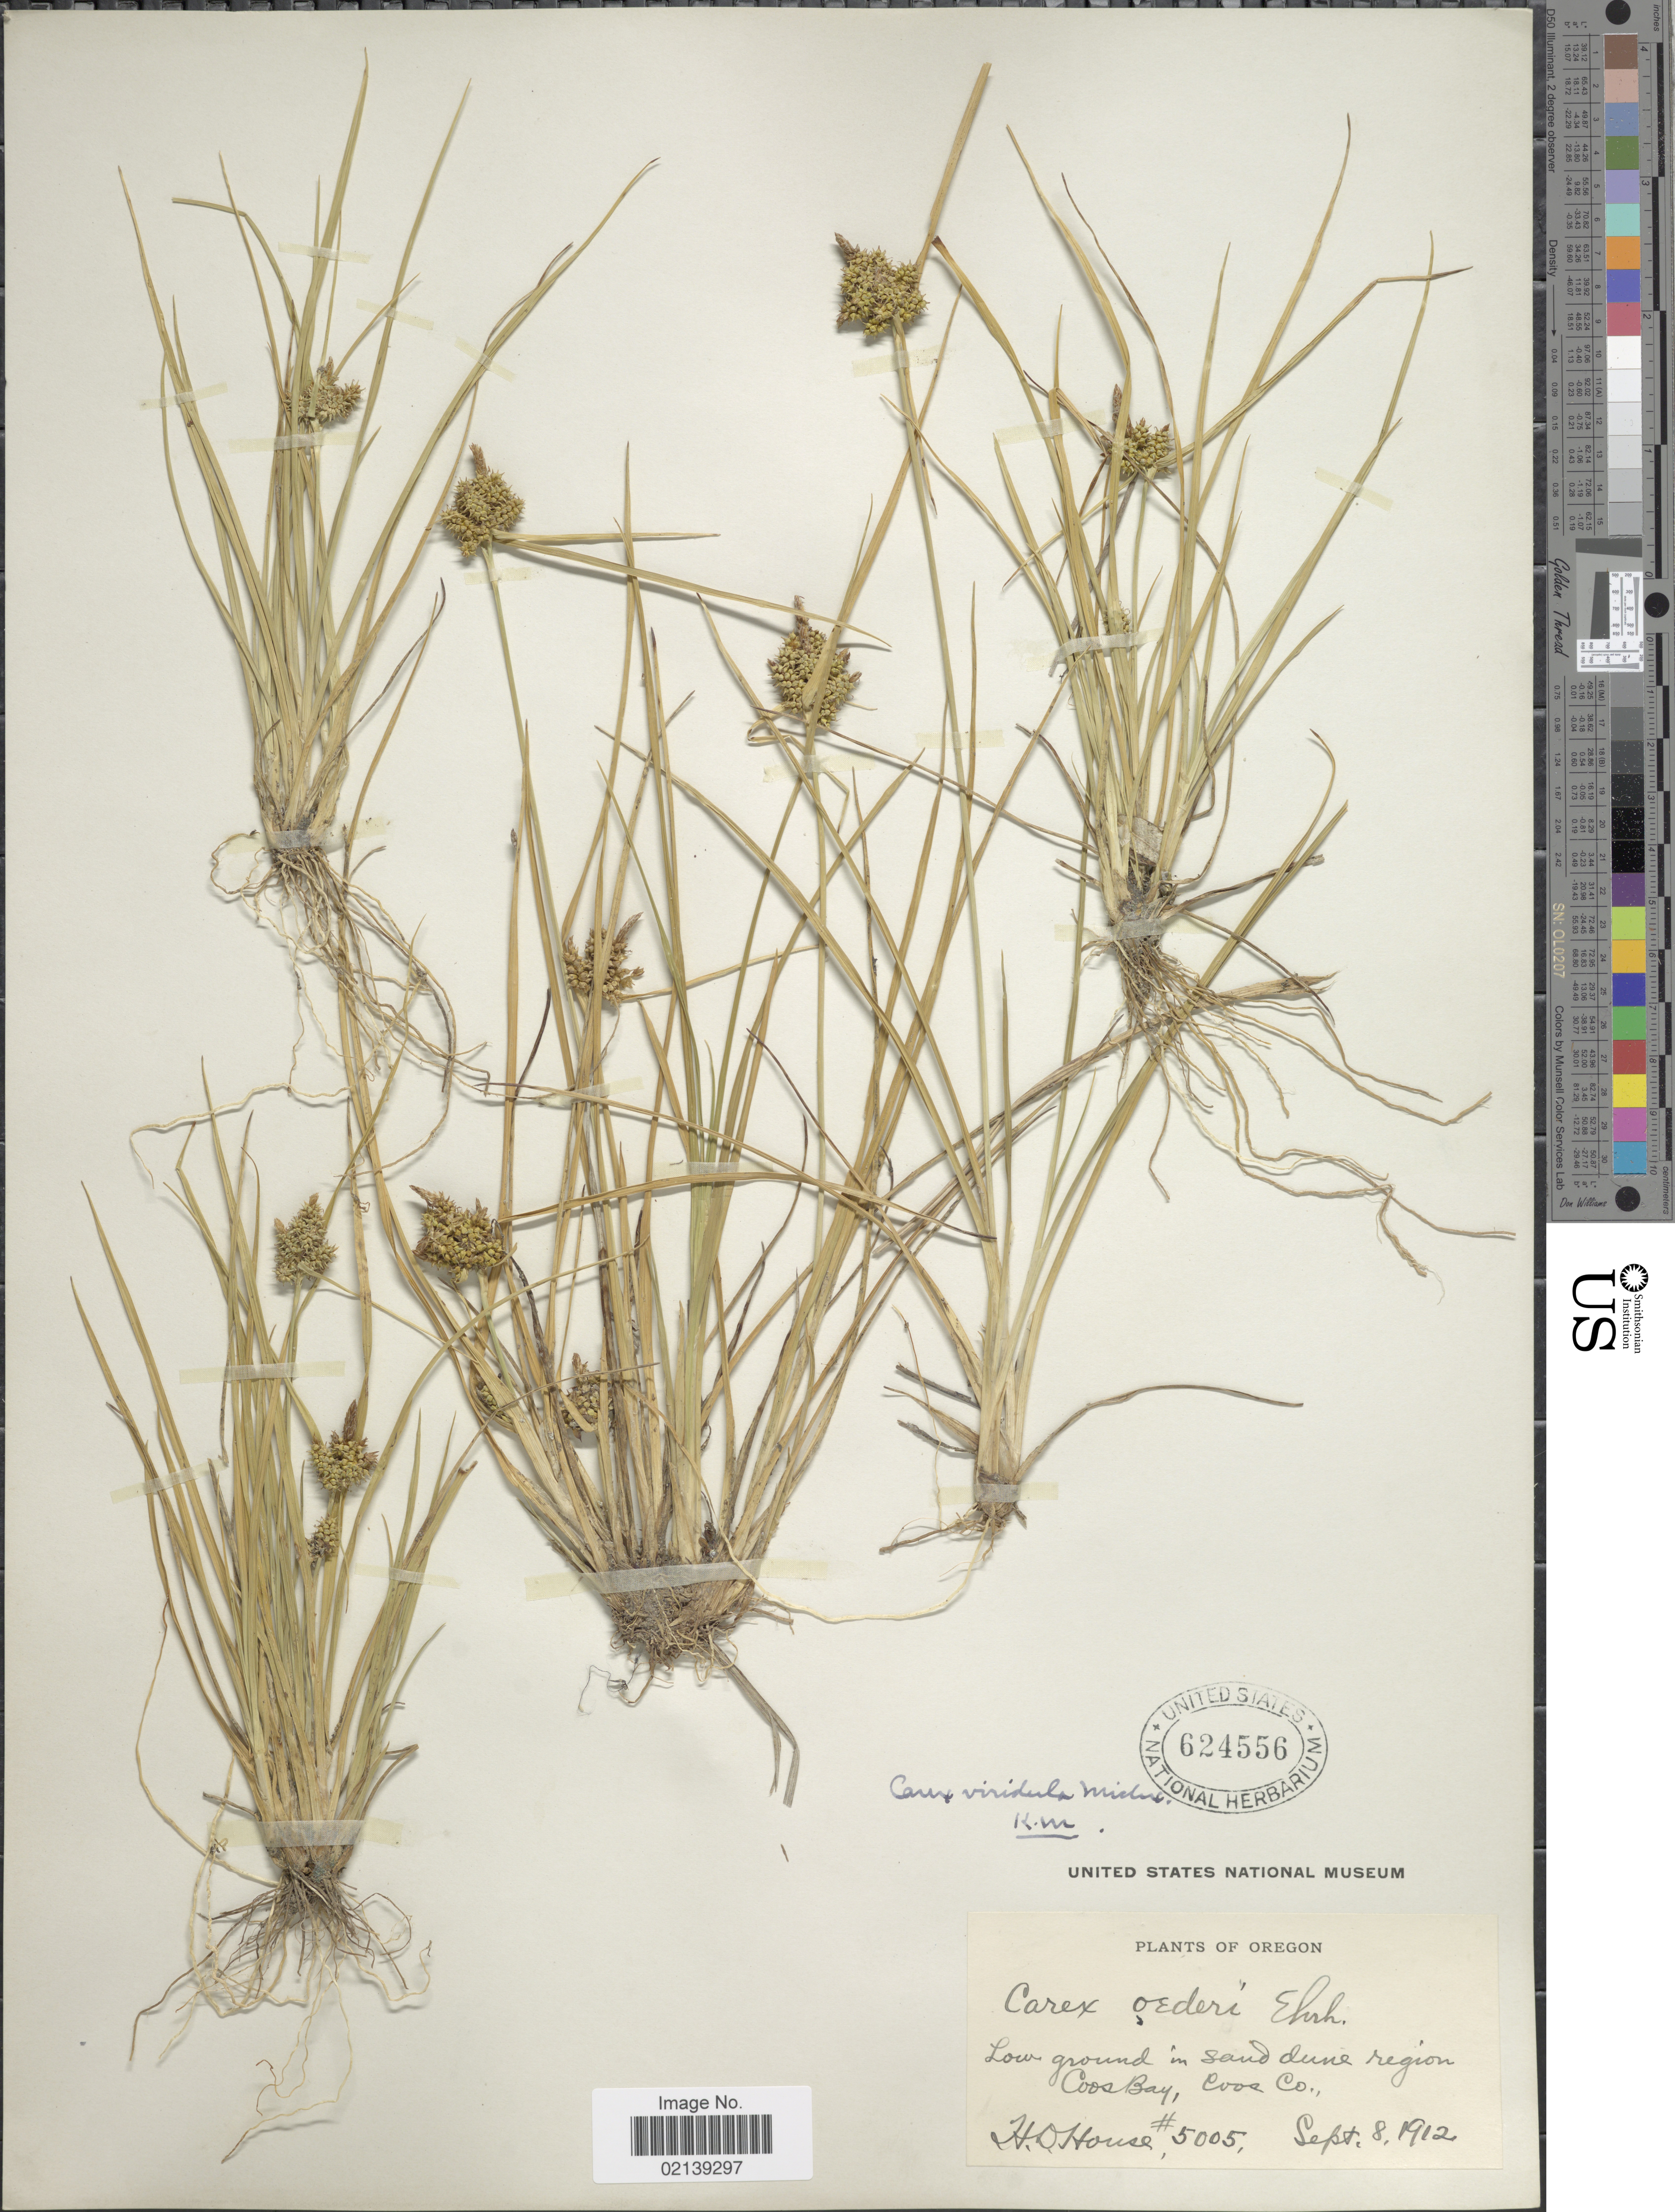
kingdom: Plantae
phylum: Tracheophyta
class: Liliopsida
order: Poales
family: Cyperaceae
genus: Carex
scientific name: Carex oederi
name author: Retz.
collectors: H. D. House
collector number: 5005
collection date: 1912-09-08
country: United States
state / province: Oregon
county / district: Coos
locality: Low ground in sand dune region, Coos Bay, Coos Co.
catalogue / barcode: US 624556